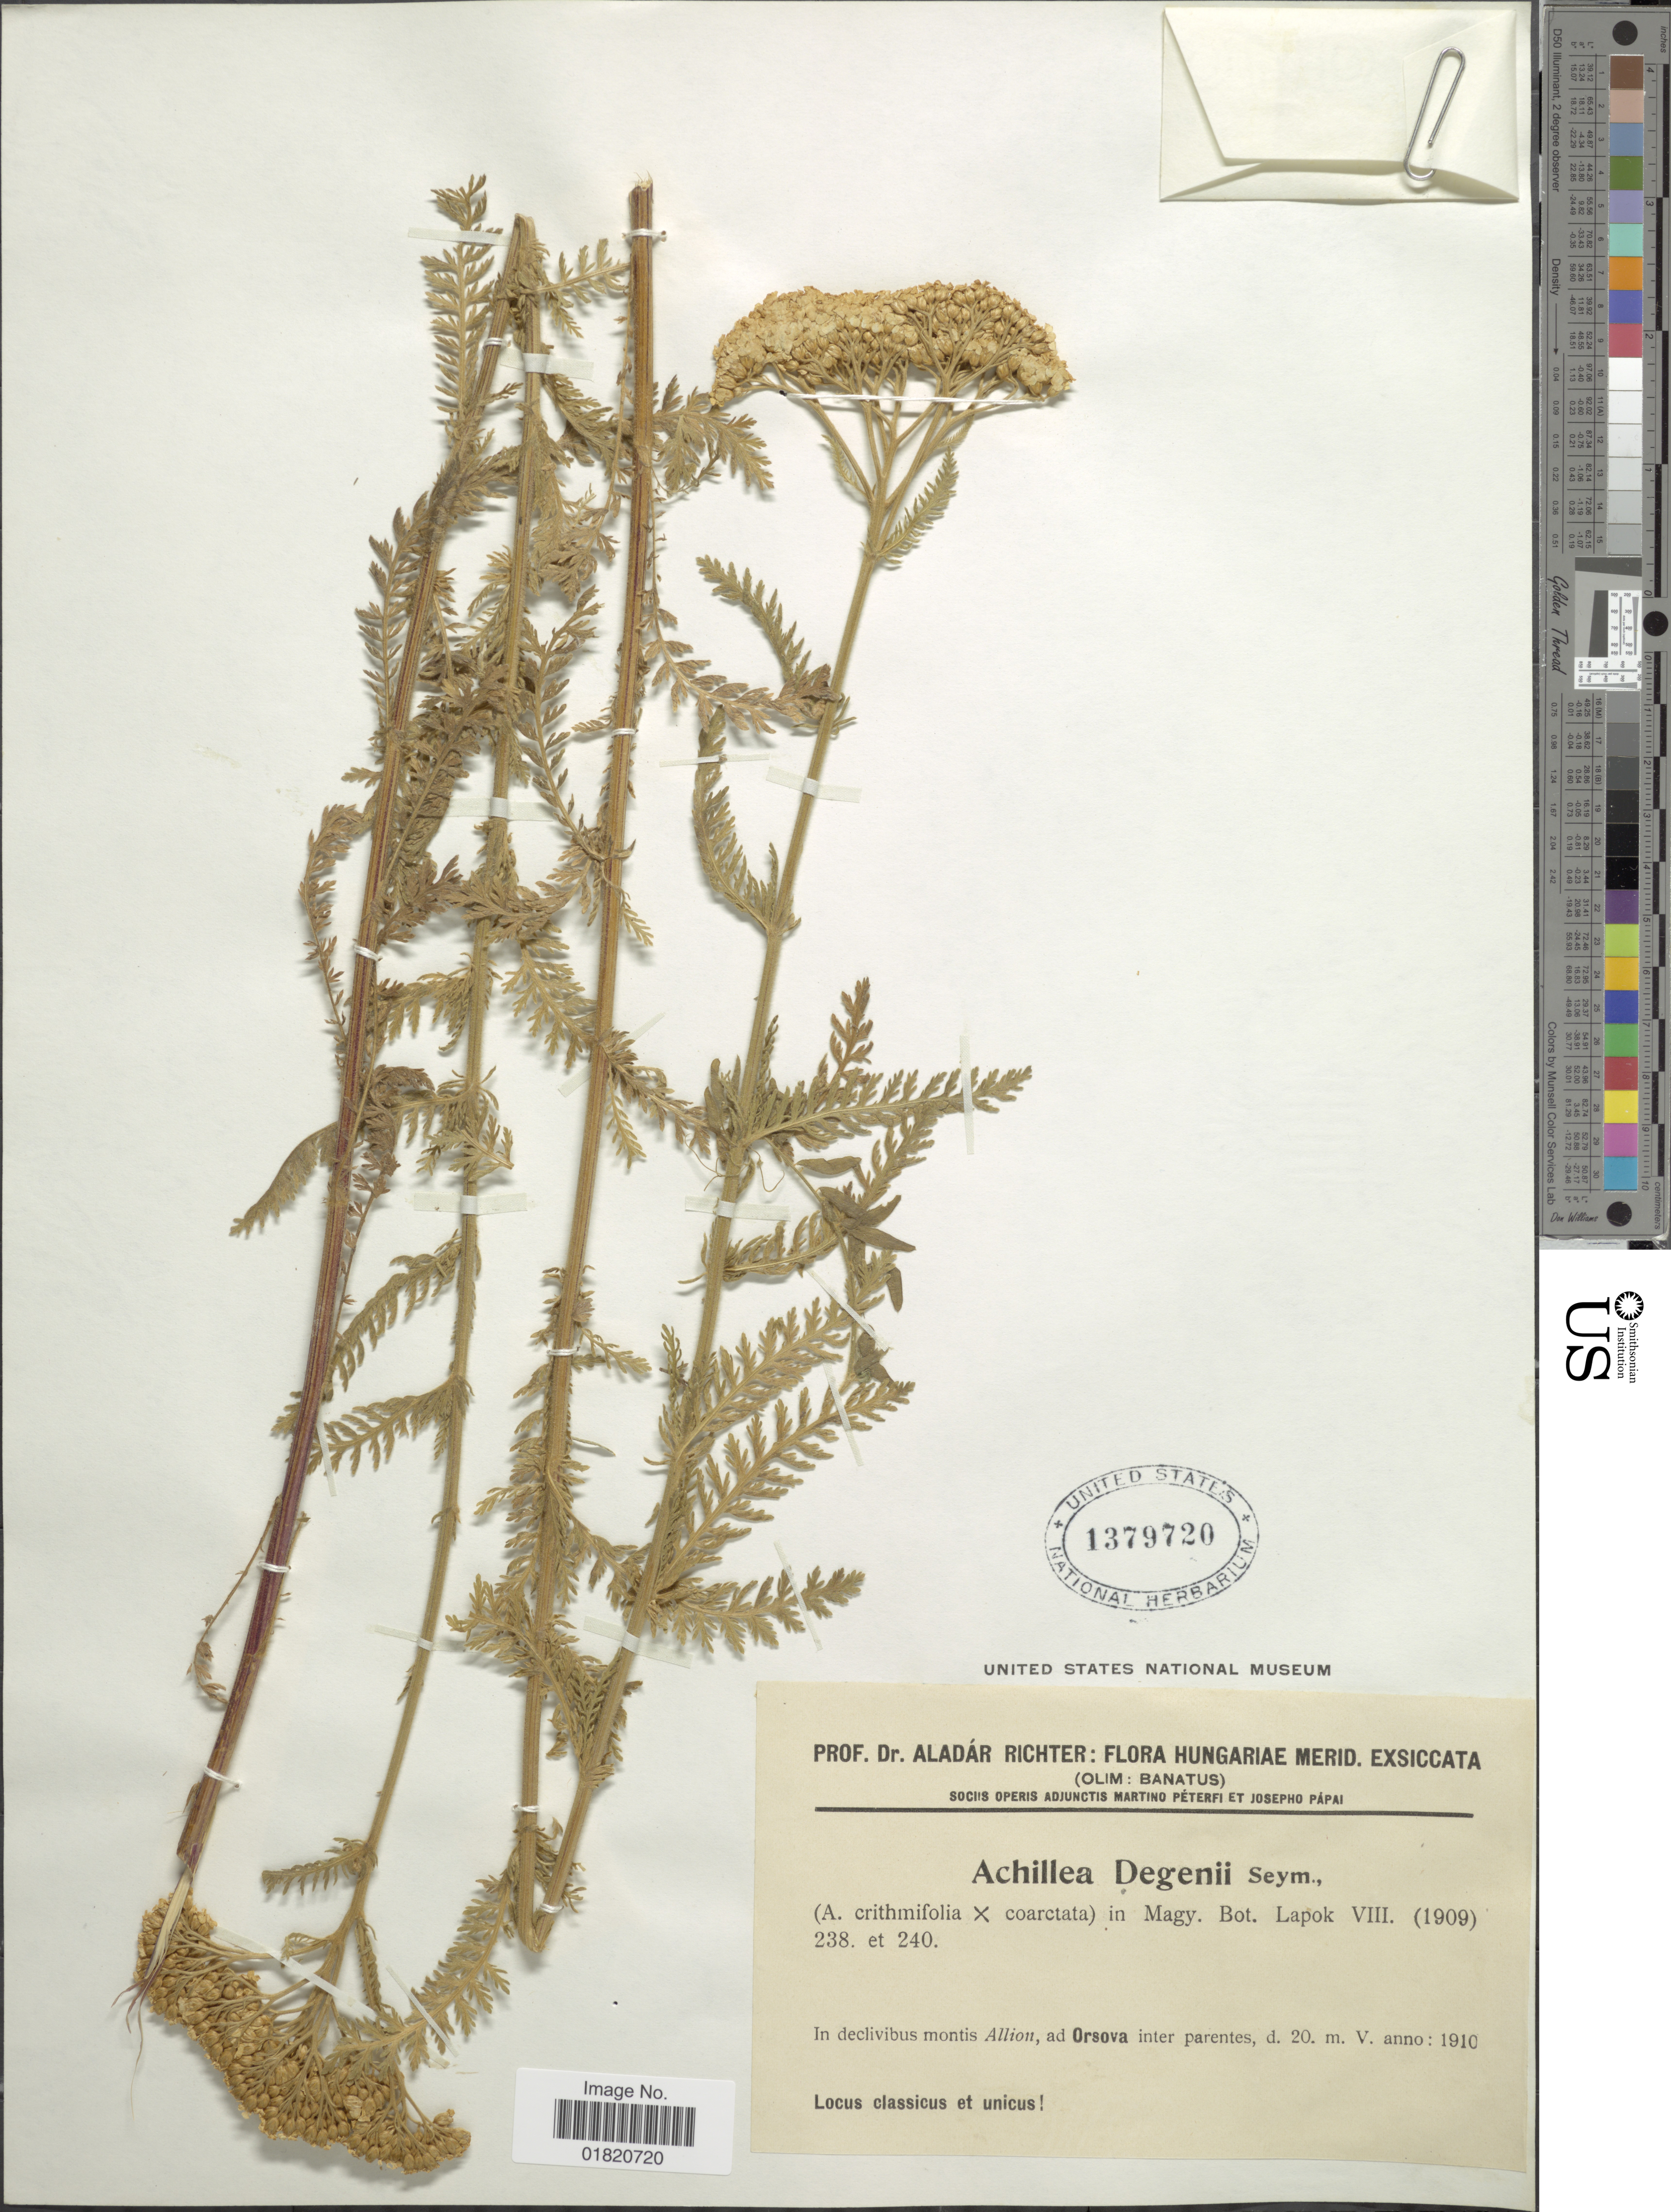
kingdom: Plantae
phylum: Tracheophyta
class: Magnoliopsida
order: Asterales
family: Asteraceae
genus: Achillea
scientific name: Achillea degenii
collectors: A. Richter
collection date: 1910-05-20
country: Hungary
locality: In declivibus montis Allion, ad Orsova inter parentes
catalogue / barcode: US 1379720